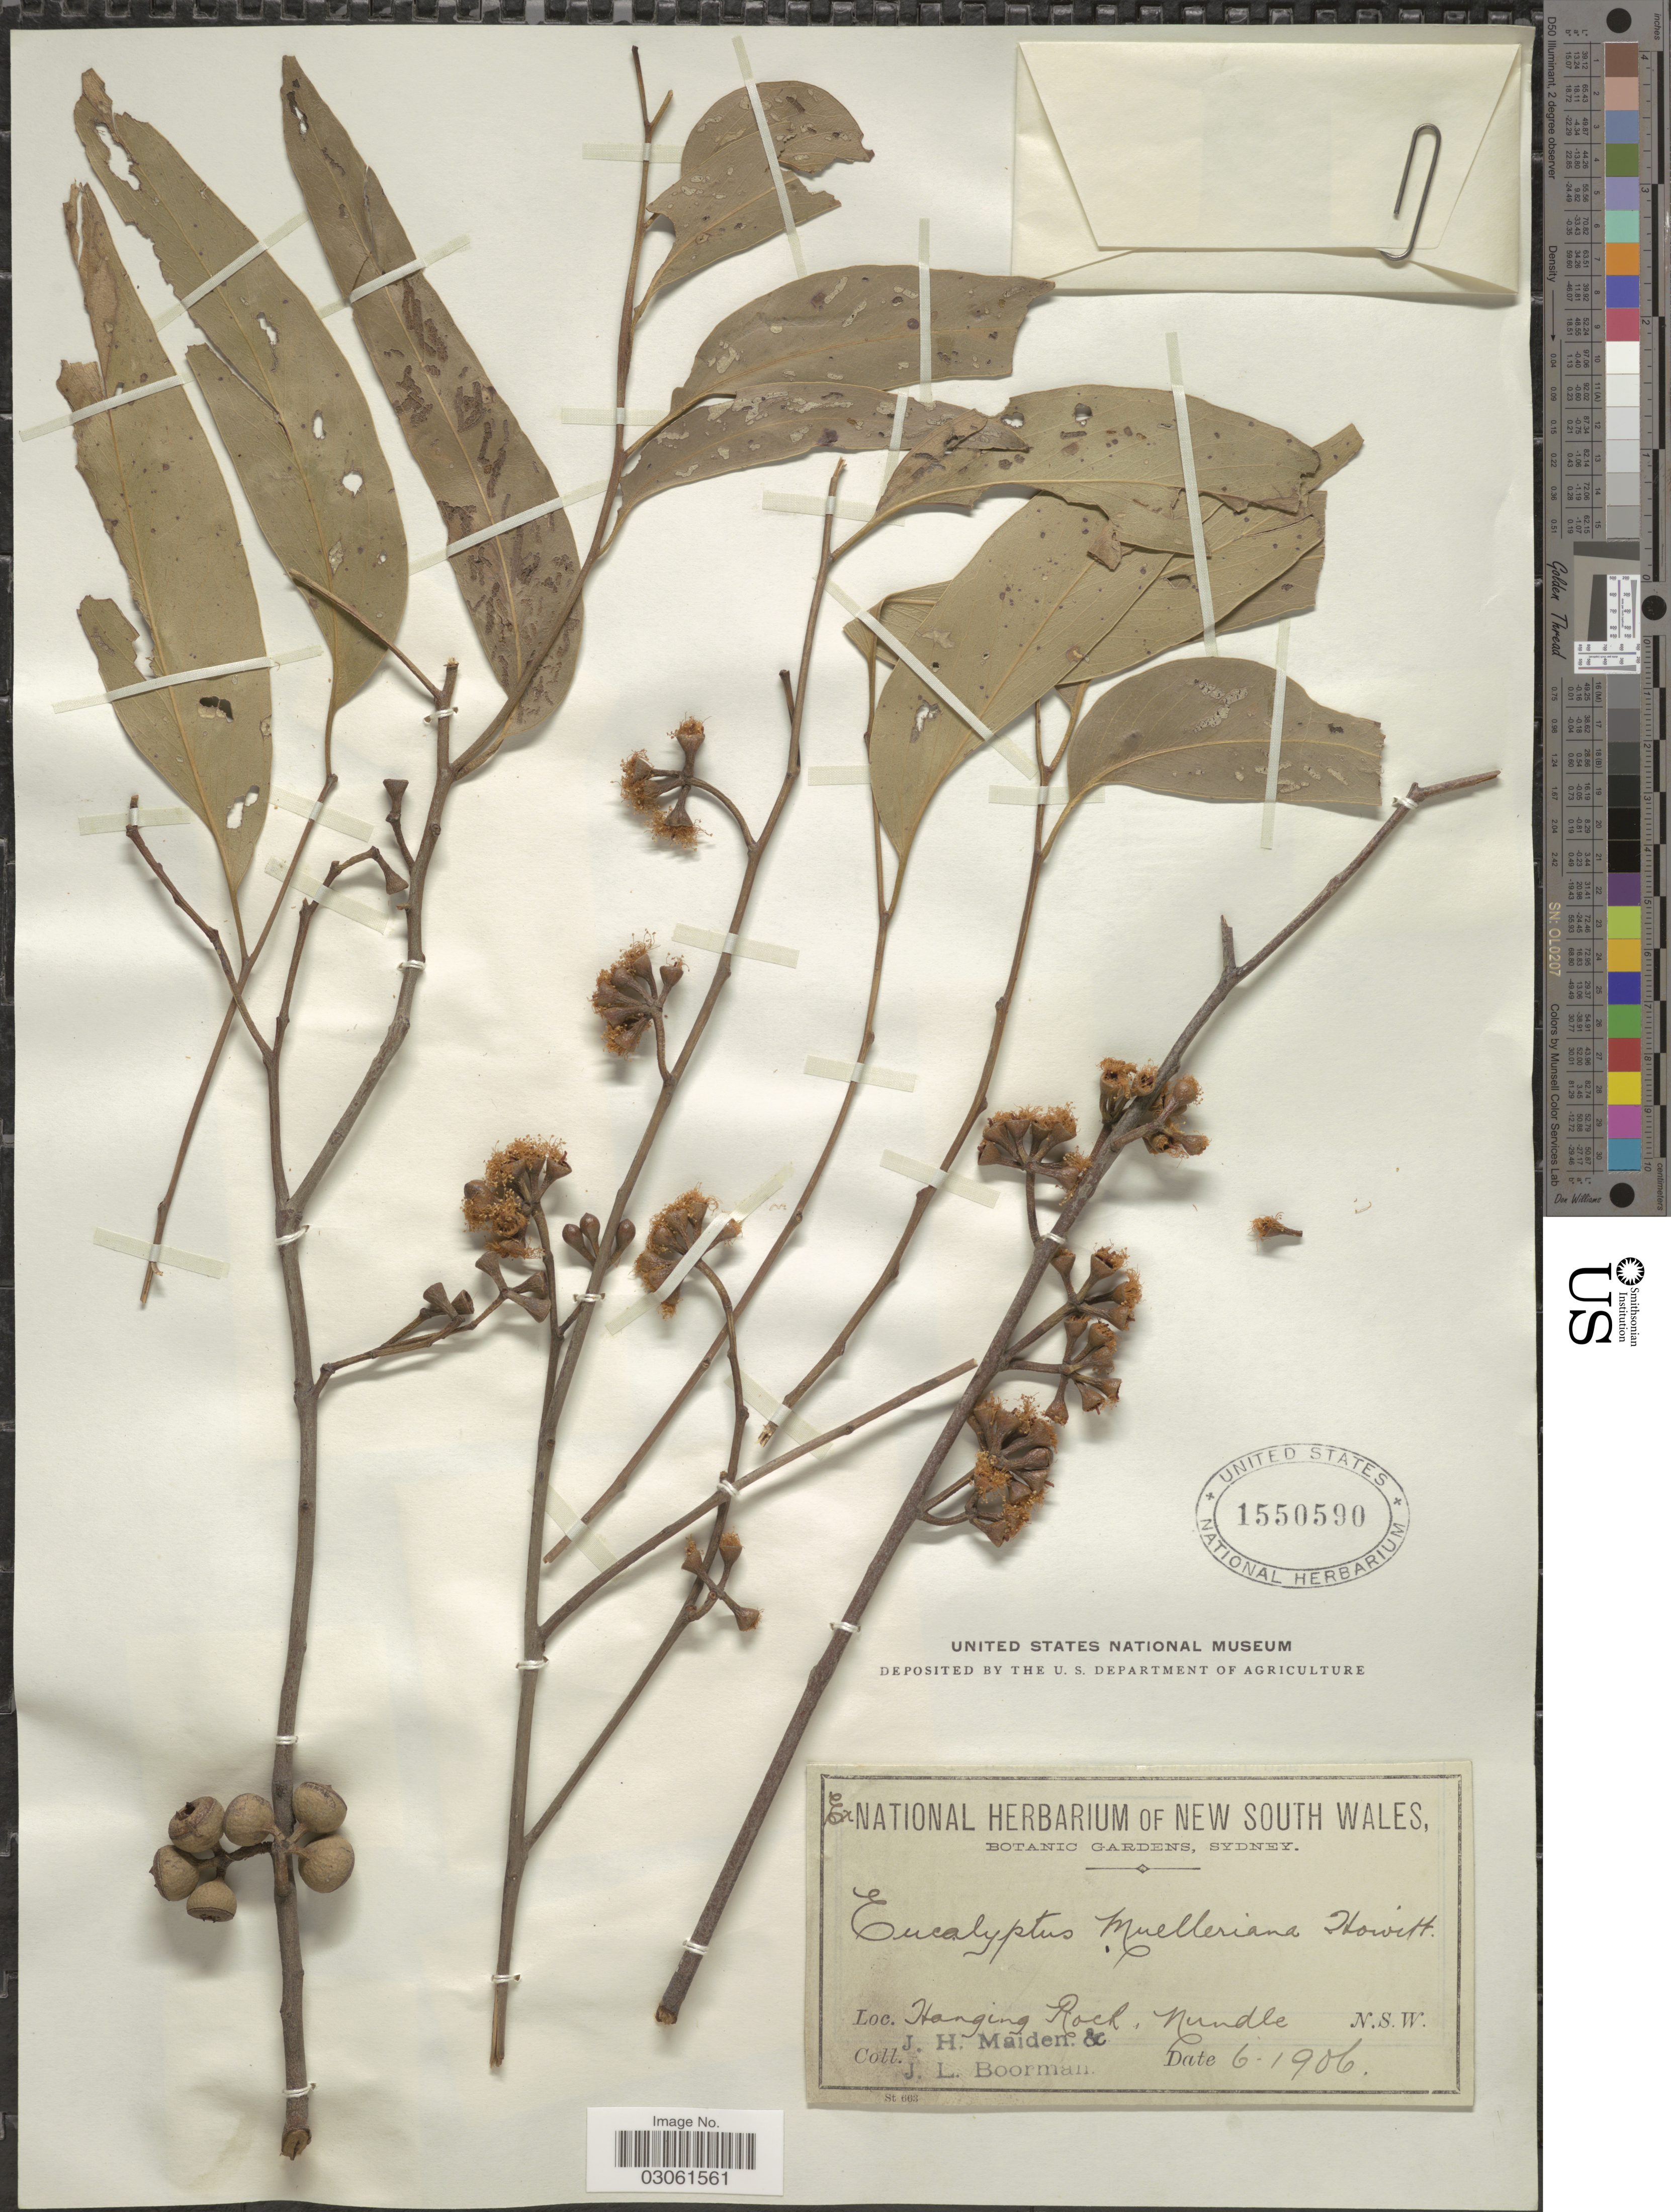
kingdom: Plantae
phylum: Tracheophyta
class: Magnoliopsida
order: Myrtales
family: Myrtaceae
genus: Eucalyptus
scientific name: Eucalyptus muelleriana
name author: A.w. Howitt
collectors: J. Maiden & J. Boorman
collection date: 1906-06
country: Australia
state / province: New South Wales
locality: Hanging Rock, Nundle. N. S. W.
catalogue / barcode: US 1550590